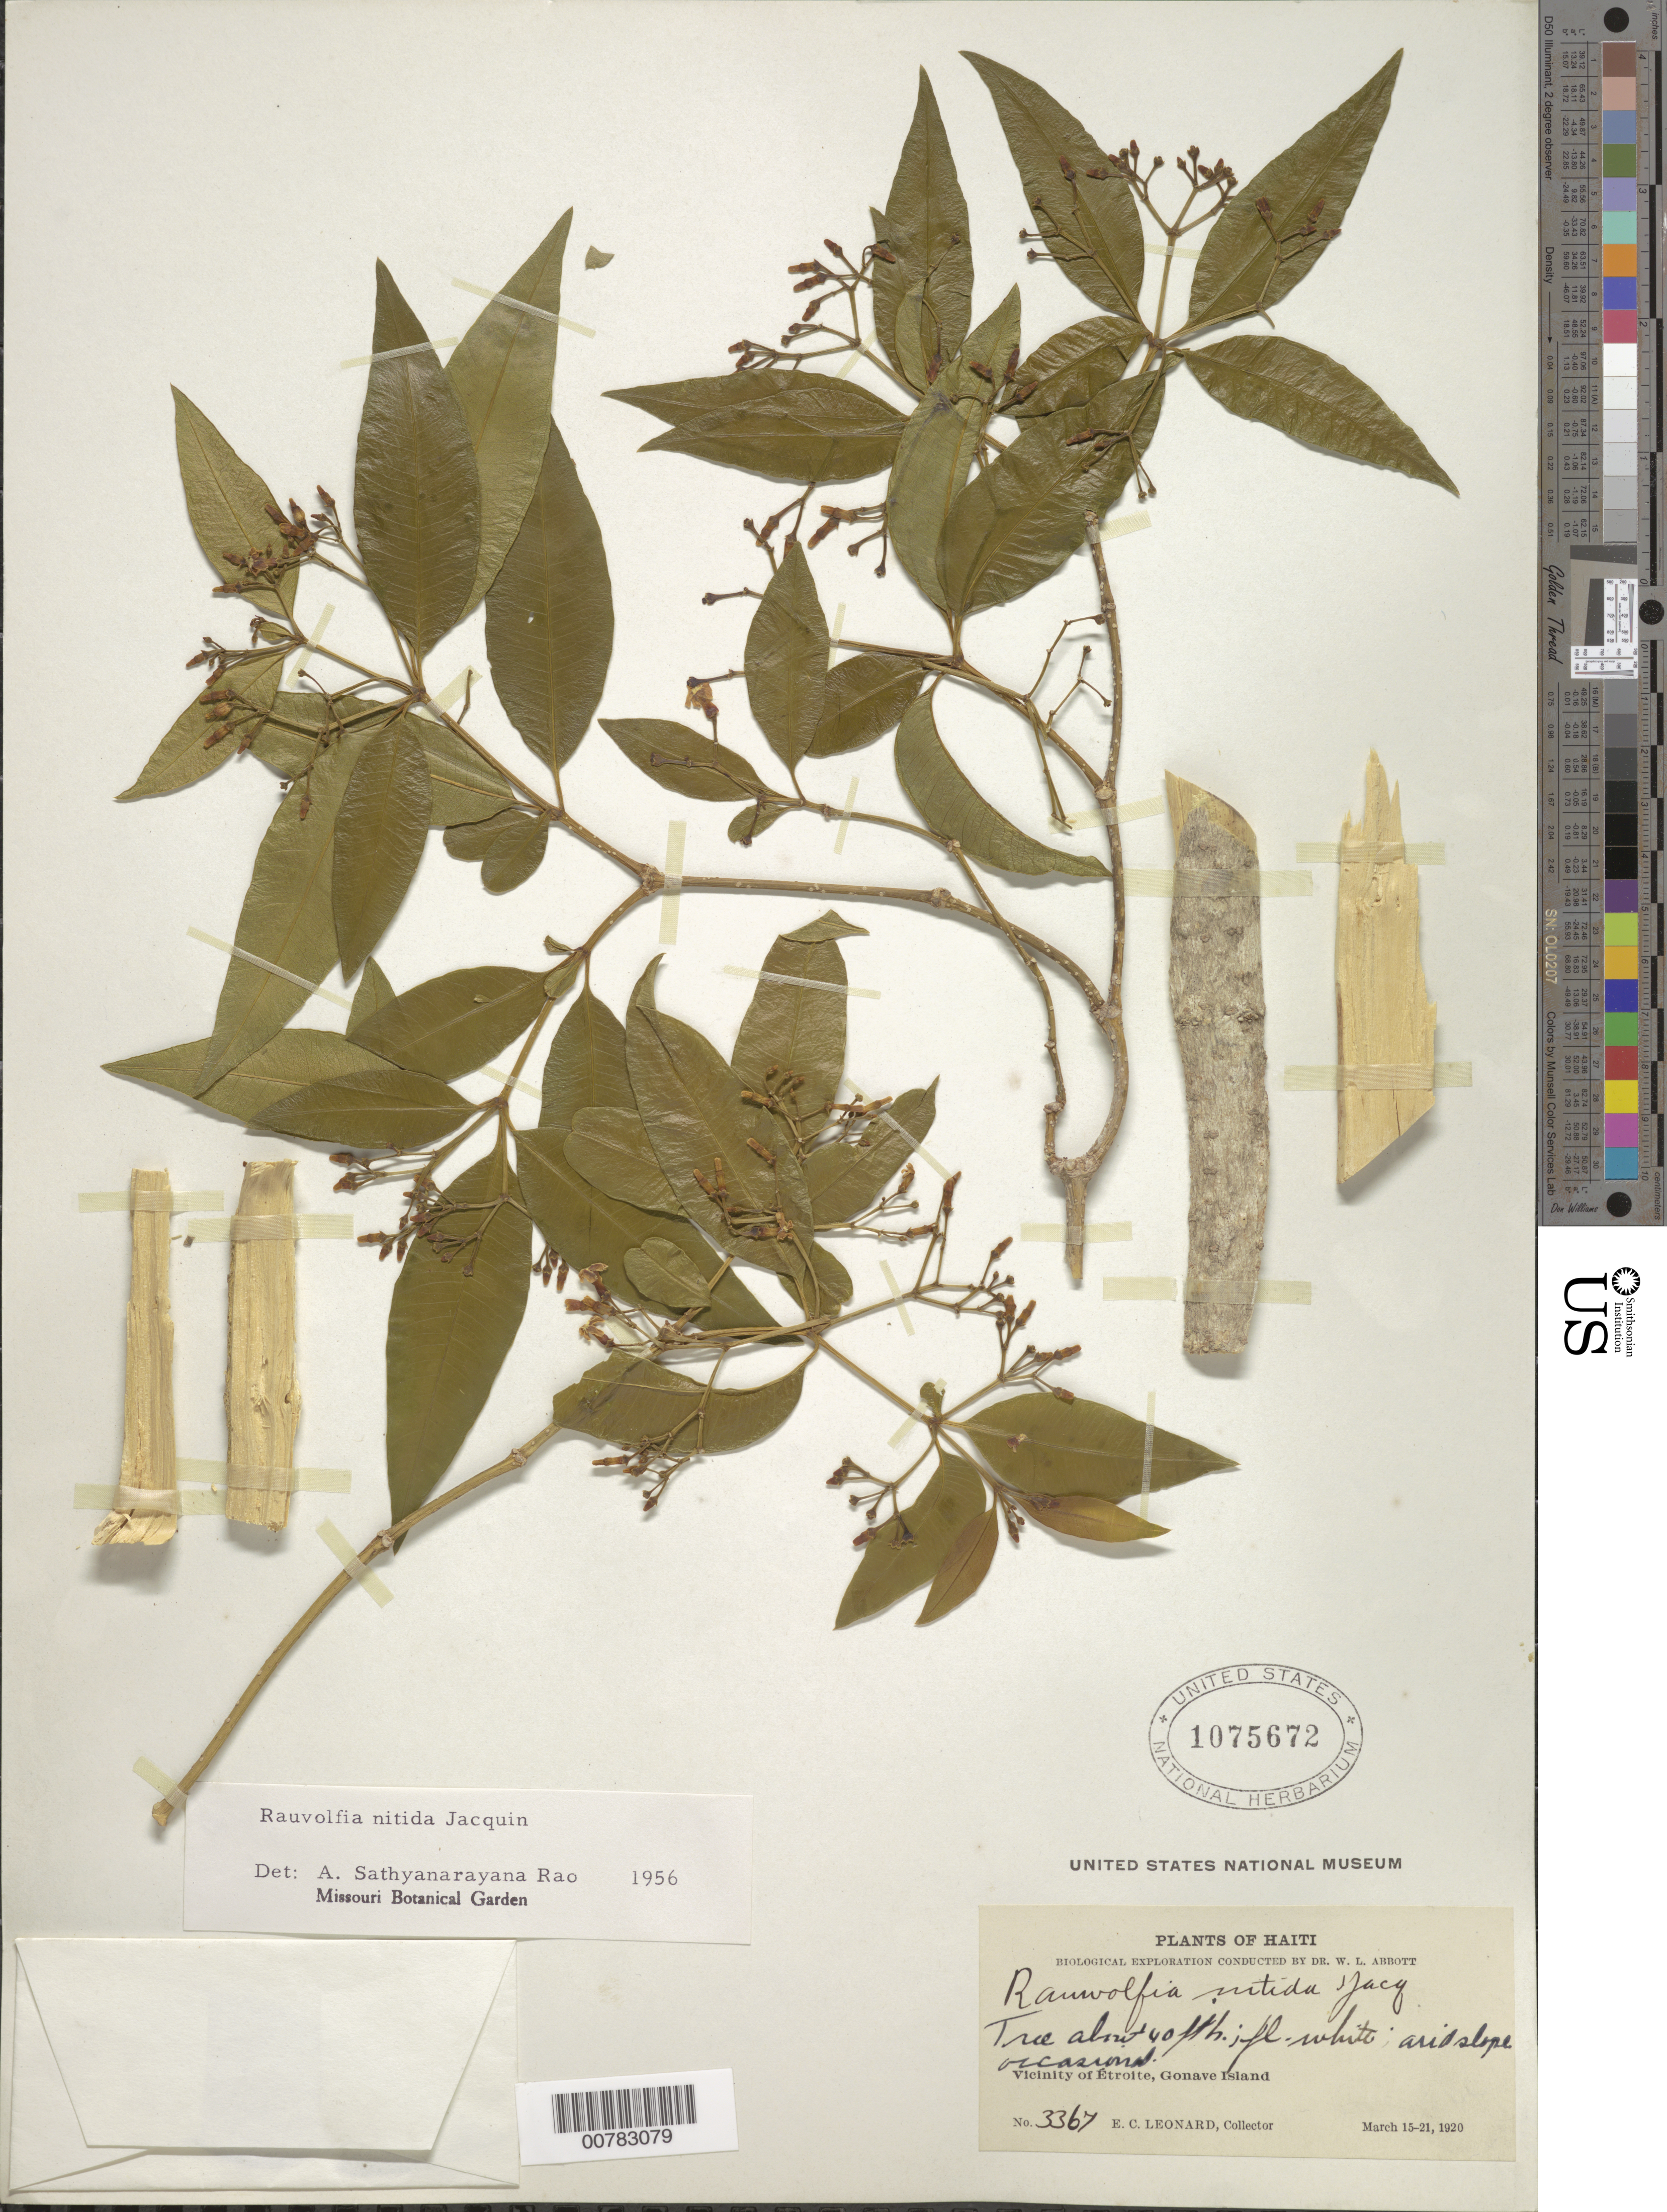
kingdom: Plantae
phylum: Tracheophyta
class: Magnoliopsida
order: Gentianales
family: Apocynaceae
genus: Rauvolfia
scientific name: Rauvolfia nitida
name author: Jacq.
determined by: Rao, A. S.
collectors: E. C. Leonard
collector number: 3367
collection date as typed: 15 Mar 1920 21 Mar 1920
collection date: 1920-03-15/1920-03-21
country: Haiti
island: Hispaniola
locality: Gonave Island, vicinity of Étroite.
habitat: Arid slope.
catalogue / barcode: US 1075672